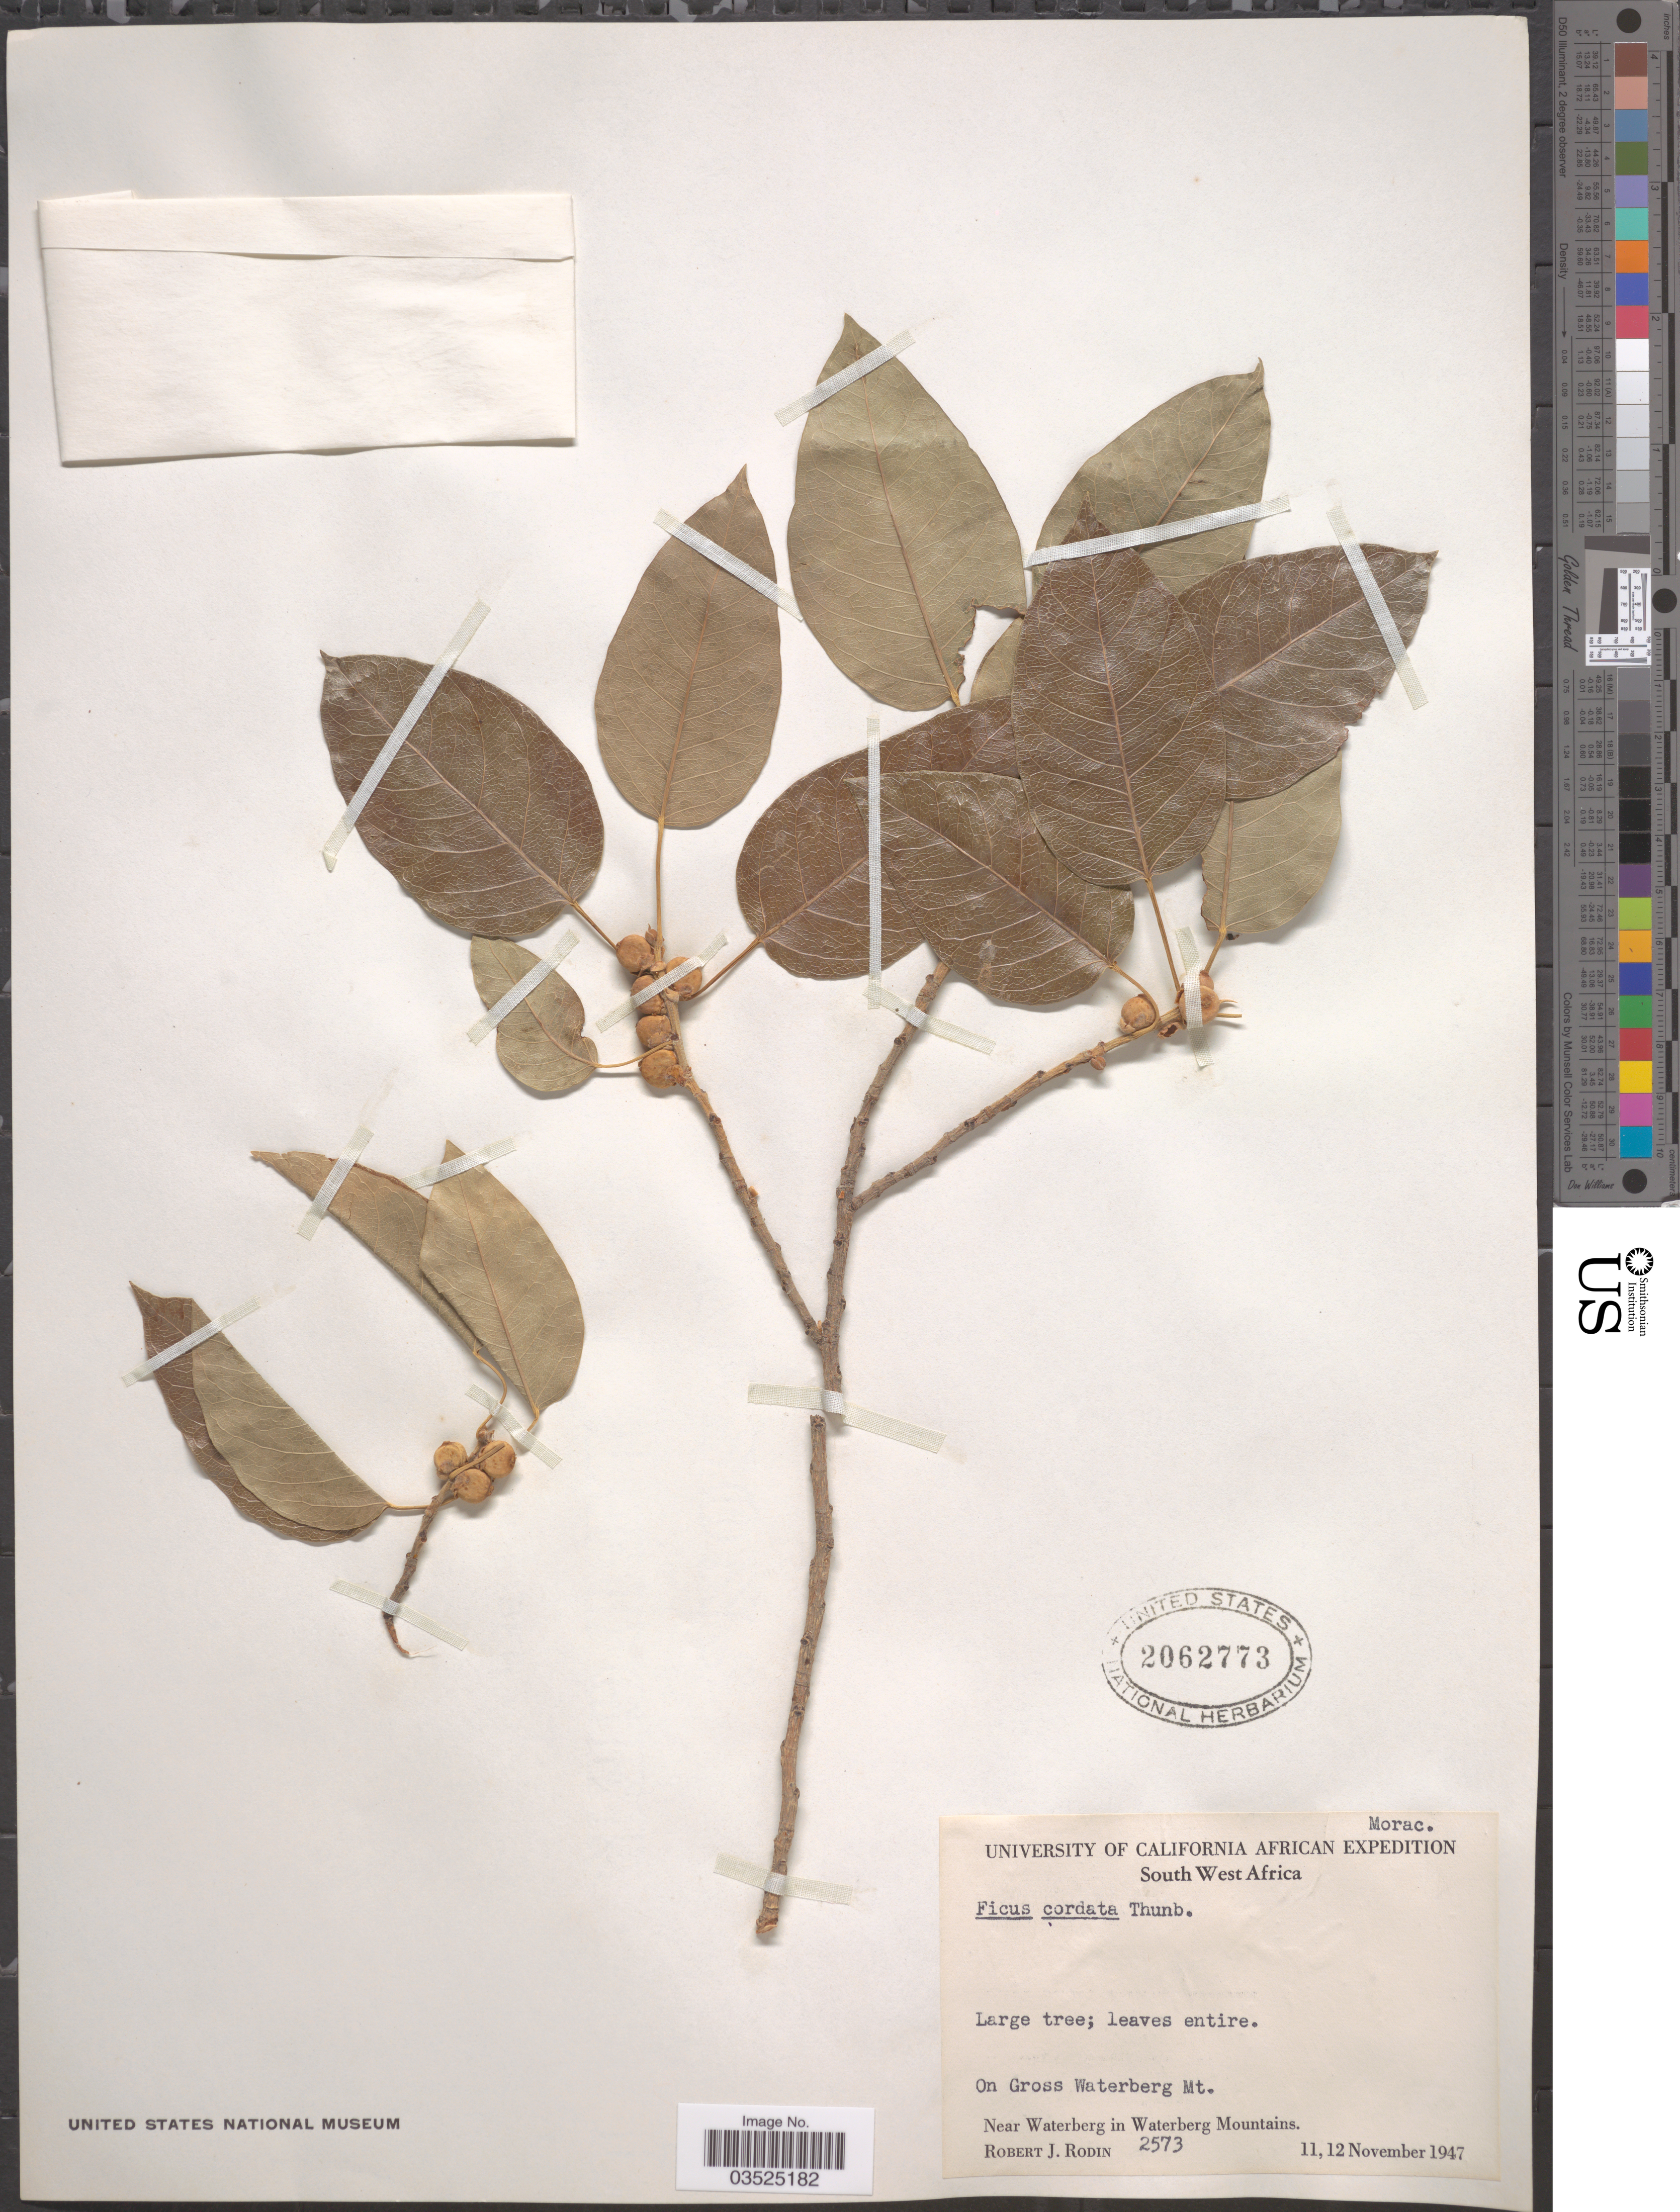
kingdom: Plantae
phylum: Tracheophyta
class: Magnoliopsida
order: Rosales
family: Moraceae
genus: Ficus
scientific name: Ficus cordata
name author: Thunb.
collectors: R. J. Rodin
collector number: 2573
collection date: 1947-11-11/1947-11-12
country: Namibia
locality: South West Africa. On Gross Waterberg Mt. Near Waterberg in Waterberg Mountains.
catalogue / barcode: US 2062773